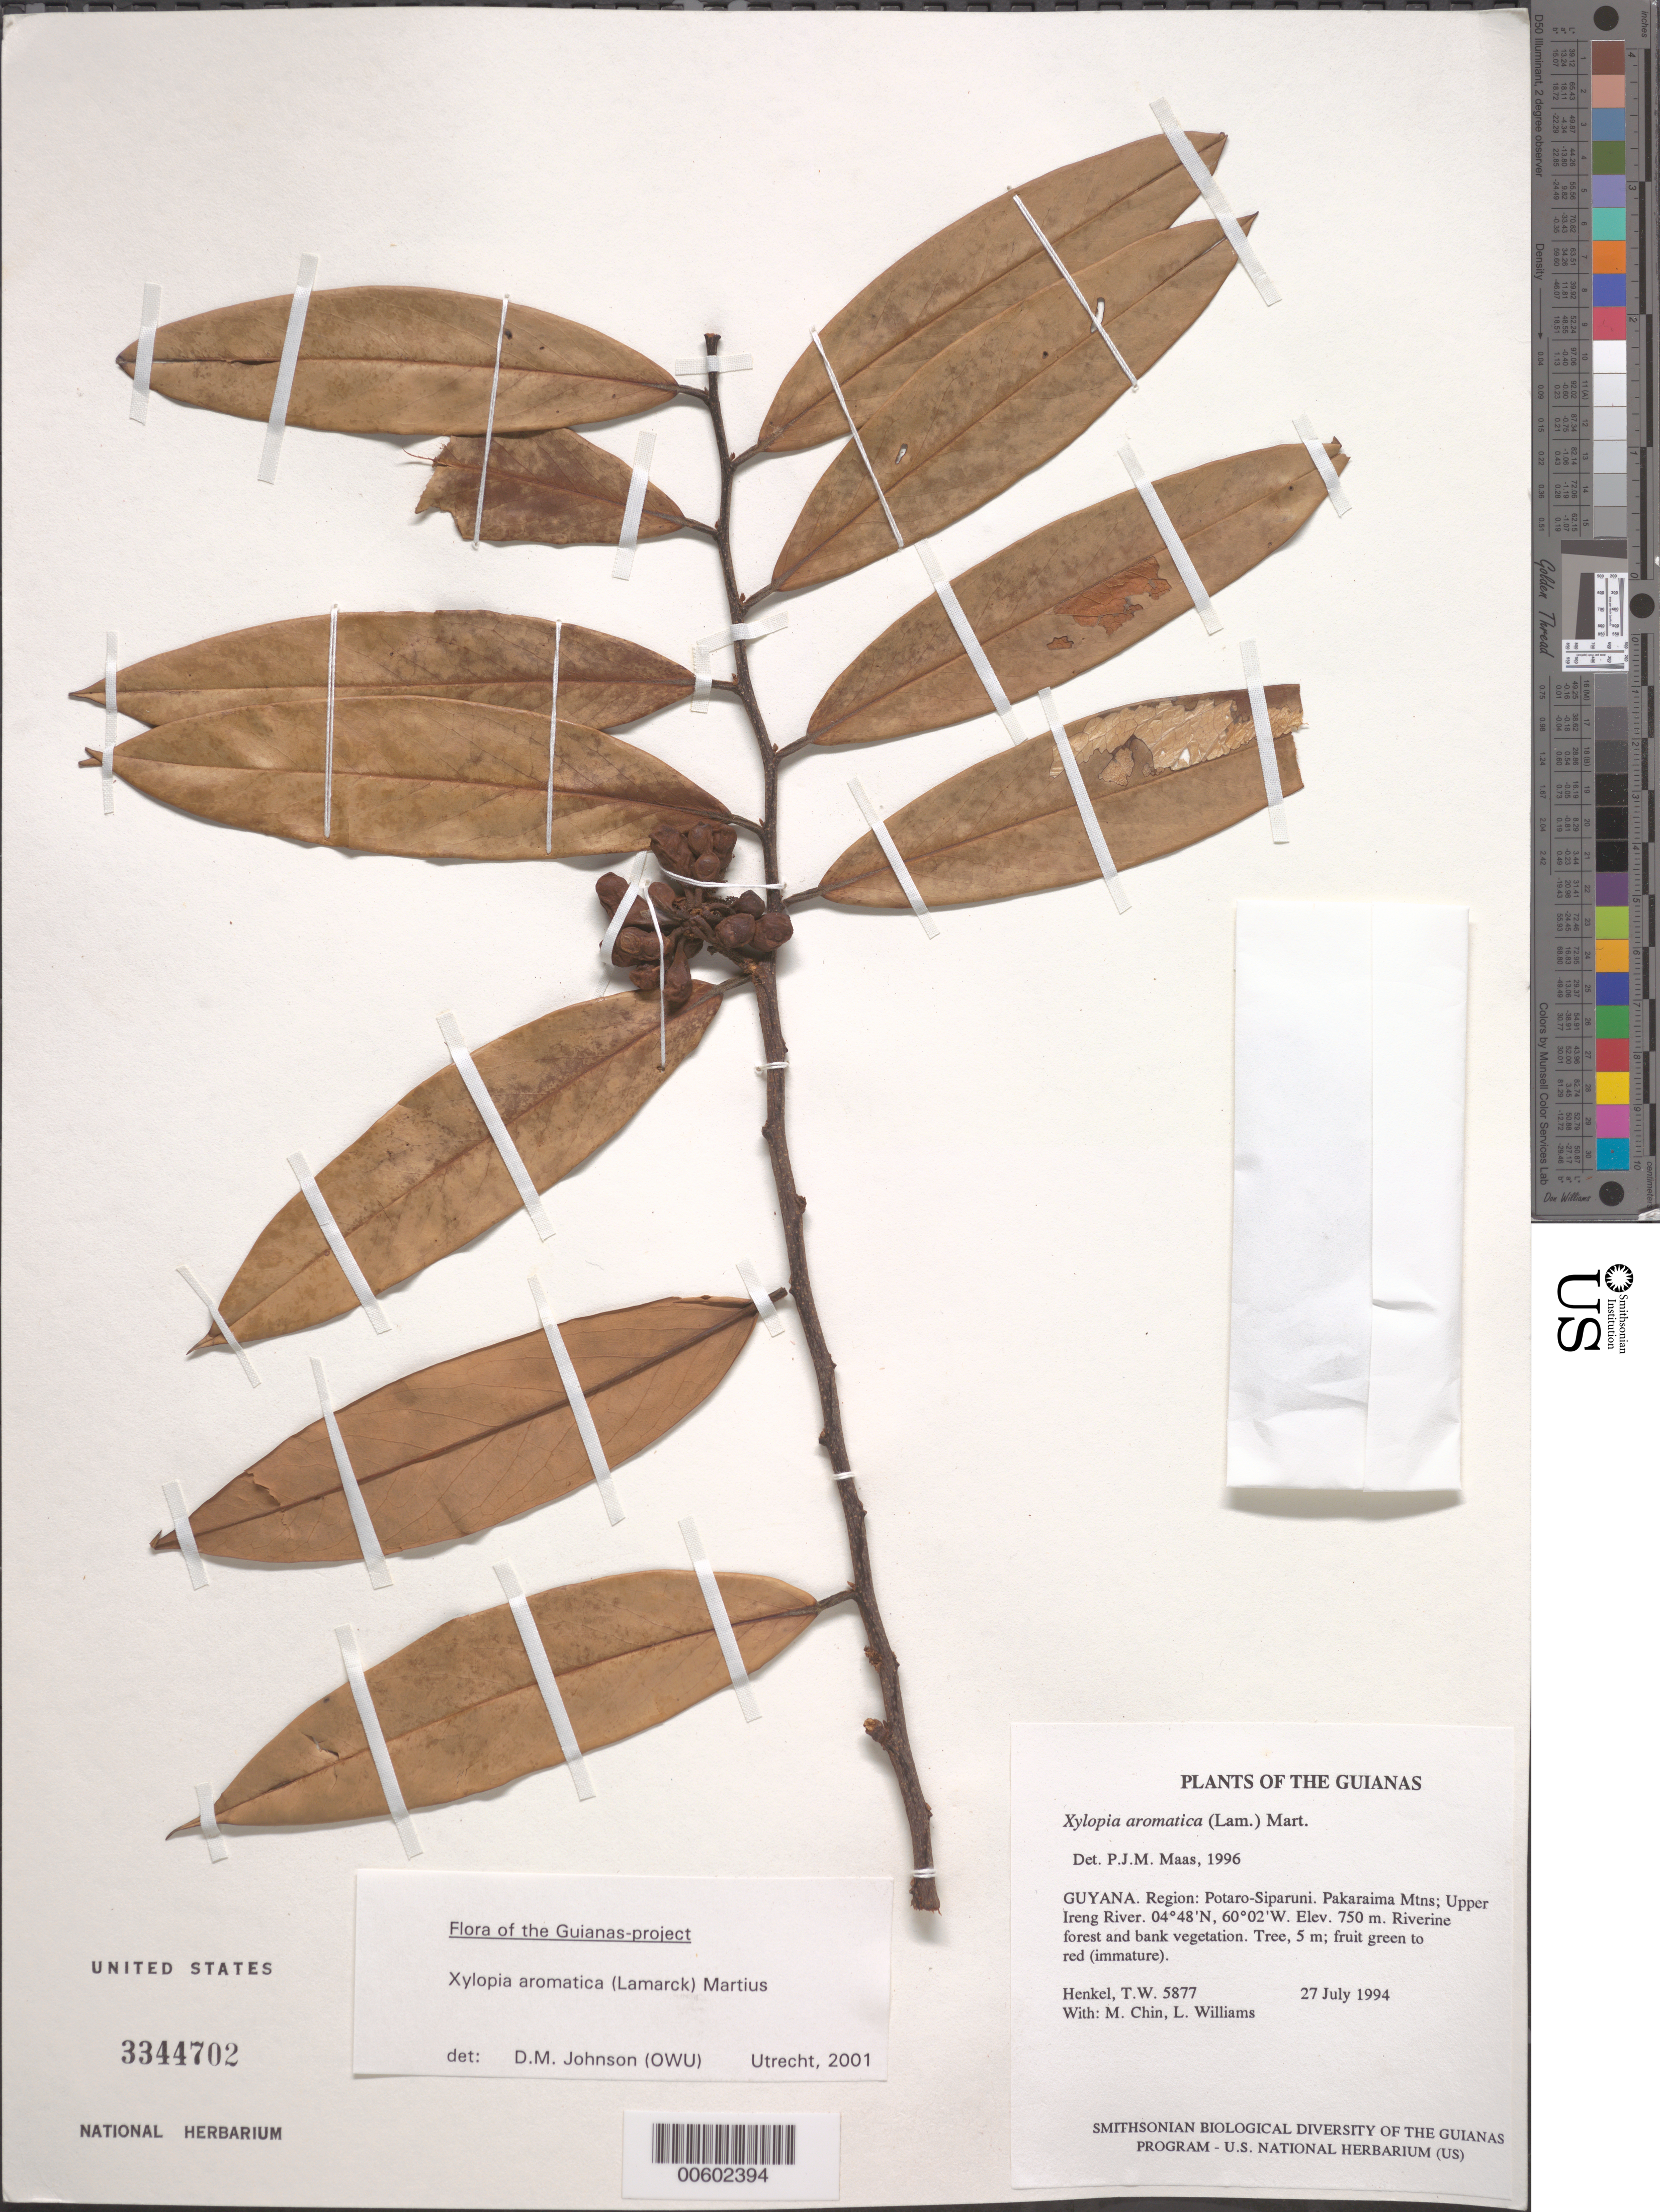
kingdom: Plantae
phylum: Tracheophyta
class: Magnoliopsida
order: Magnoliales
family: Annonaceae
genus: Xylopia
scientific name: Xylopia aromatica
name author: (Lam.) Mart.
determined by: Johnson, D. M.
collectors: T. Henkel, M. Chin & L. Williams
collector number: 5877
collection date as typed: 27 July 1994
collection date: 1994-07-27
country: Guyana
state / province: Potaro-Siparuni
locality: Pakaraima Mtns; Upper Ireng River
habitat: Riverine forest and bank vegetation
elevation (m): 750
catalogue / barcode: US 3344702